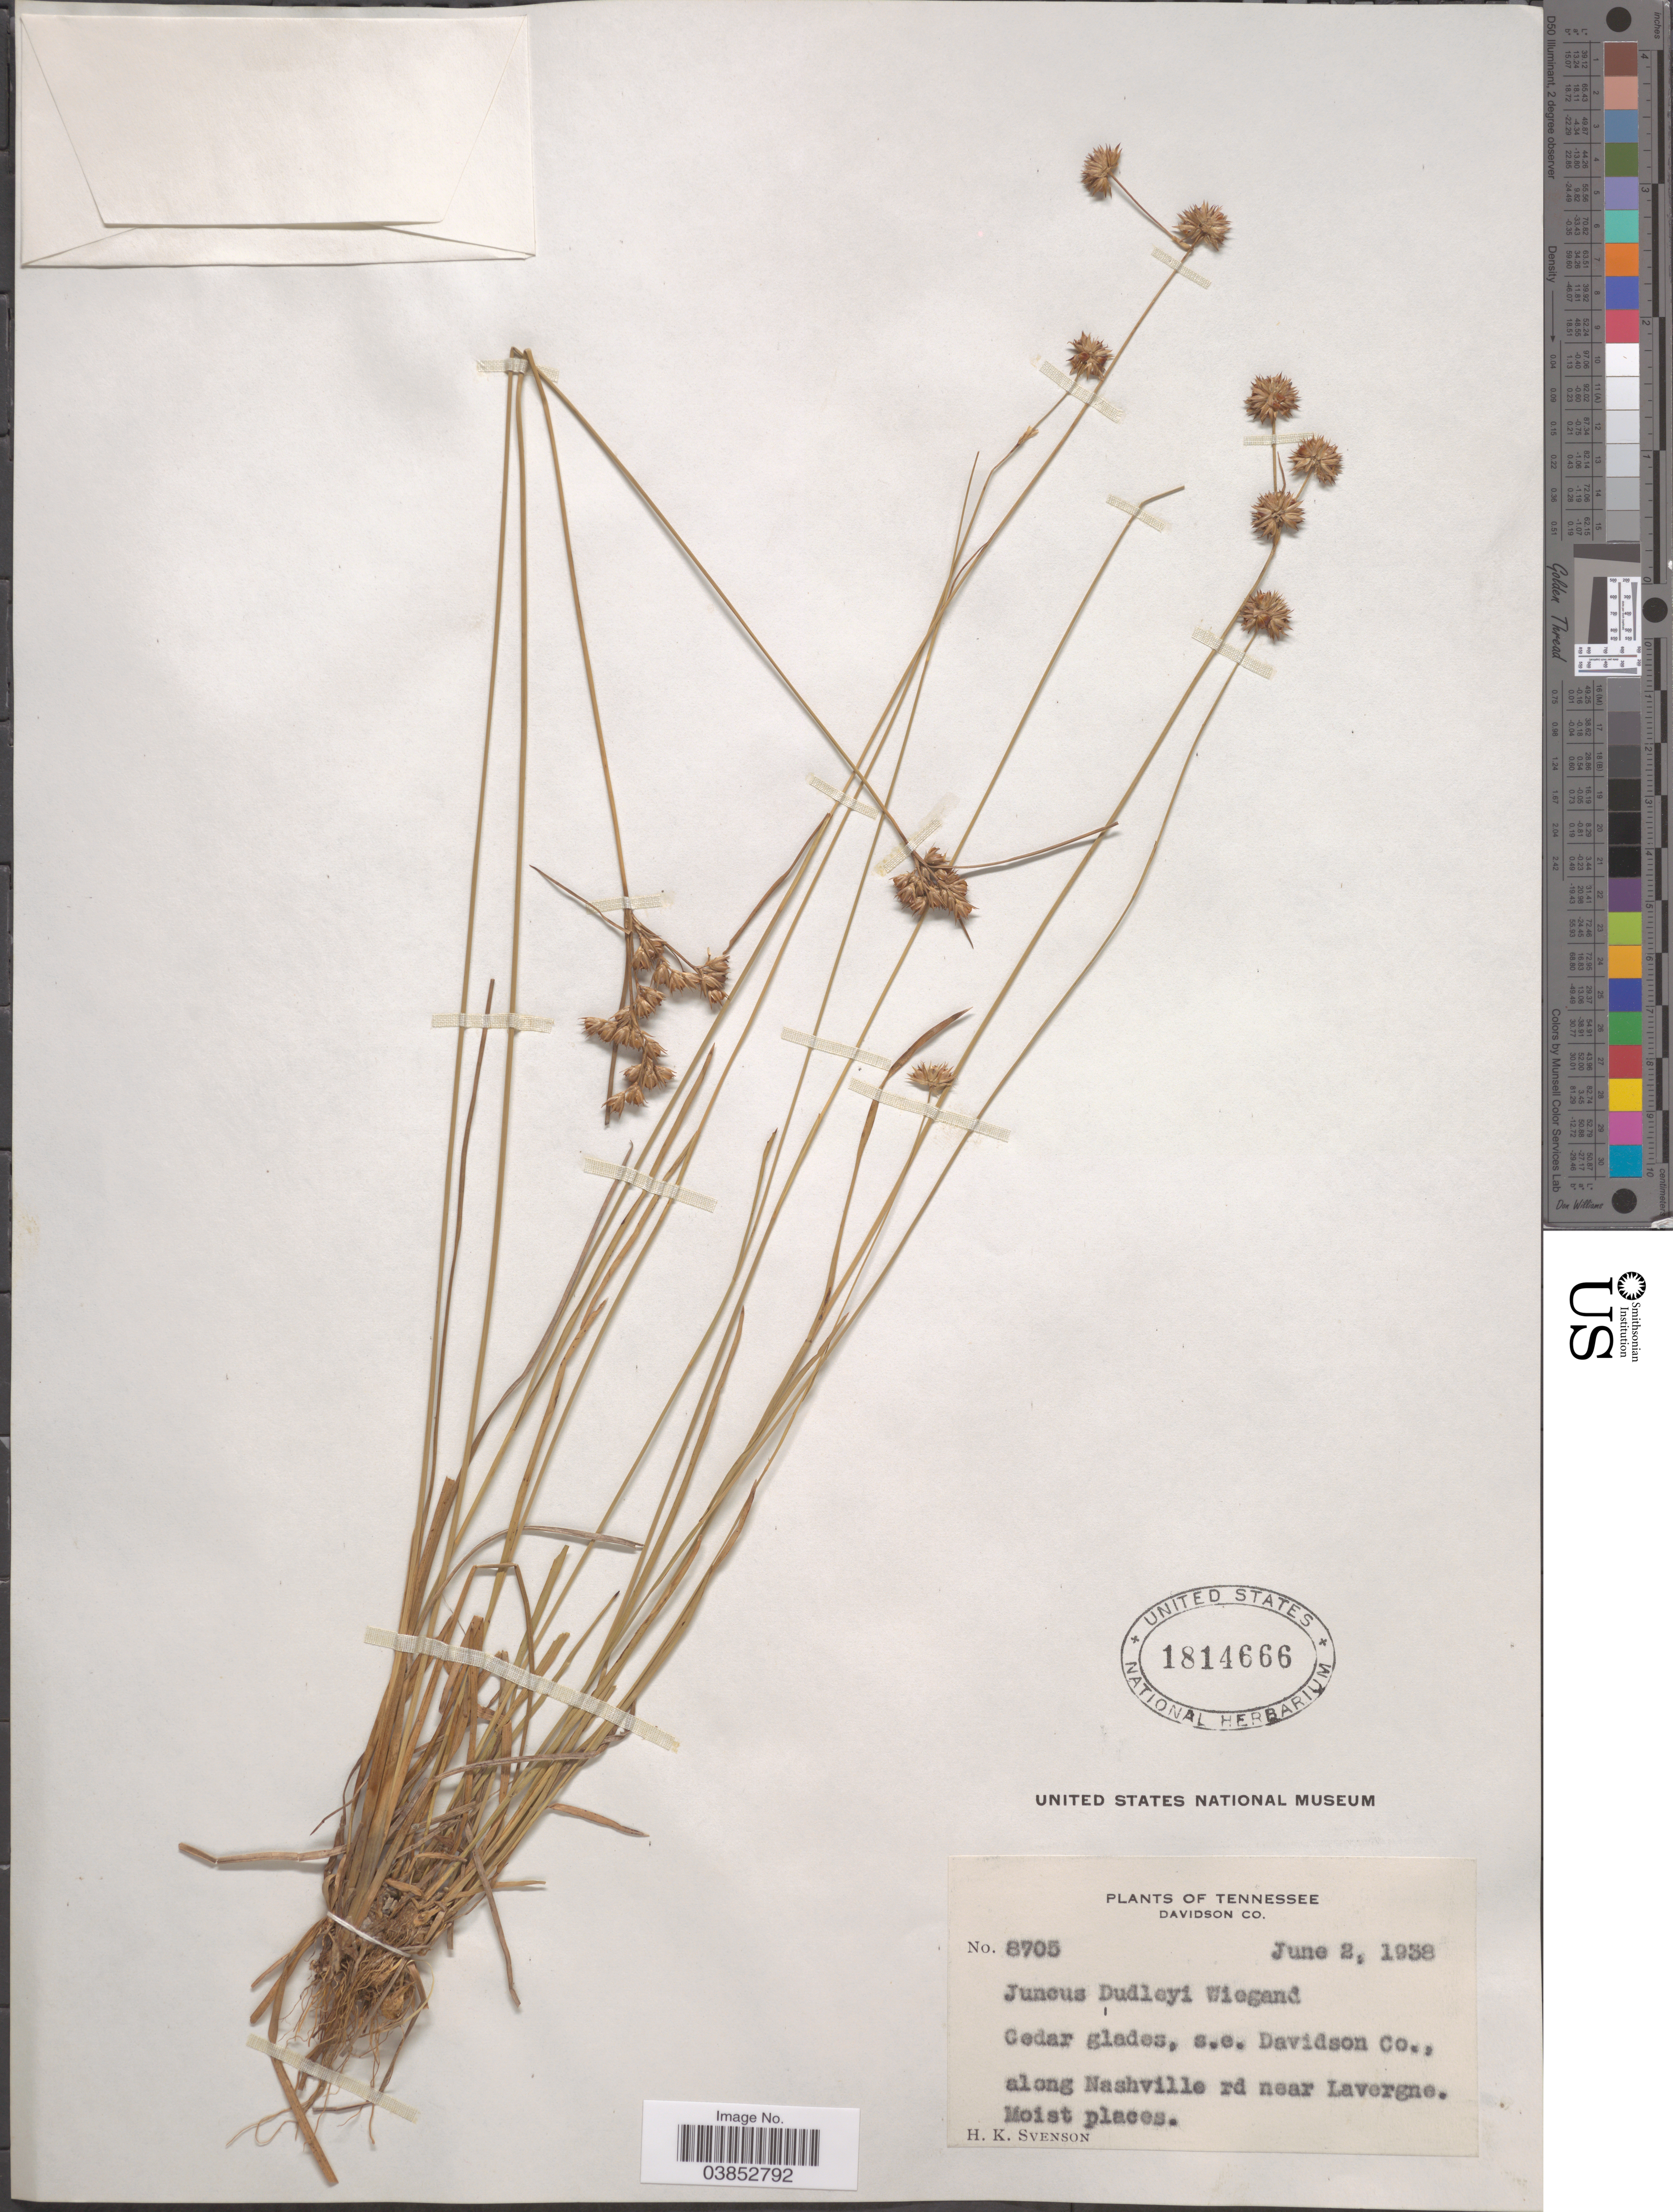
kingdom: Plantae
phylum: Tracheophyta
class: Liliopsida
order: Poales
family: Juncaceae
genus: Juncus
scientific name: Juncus dudleyi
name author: Wiegand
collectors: H. K. Svenson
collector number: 8705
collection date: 1938-06-02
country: United States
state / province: Tennessee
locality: Davidson Co. Cedar glades, s.e. Davidson Co., along Nashville rd near Lavergne.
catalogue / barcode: US 1814666